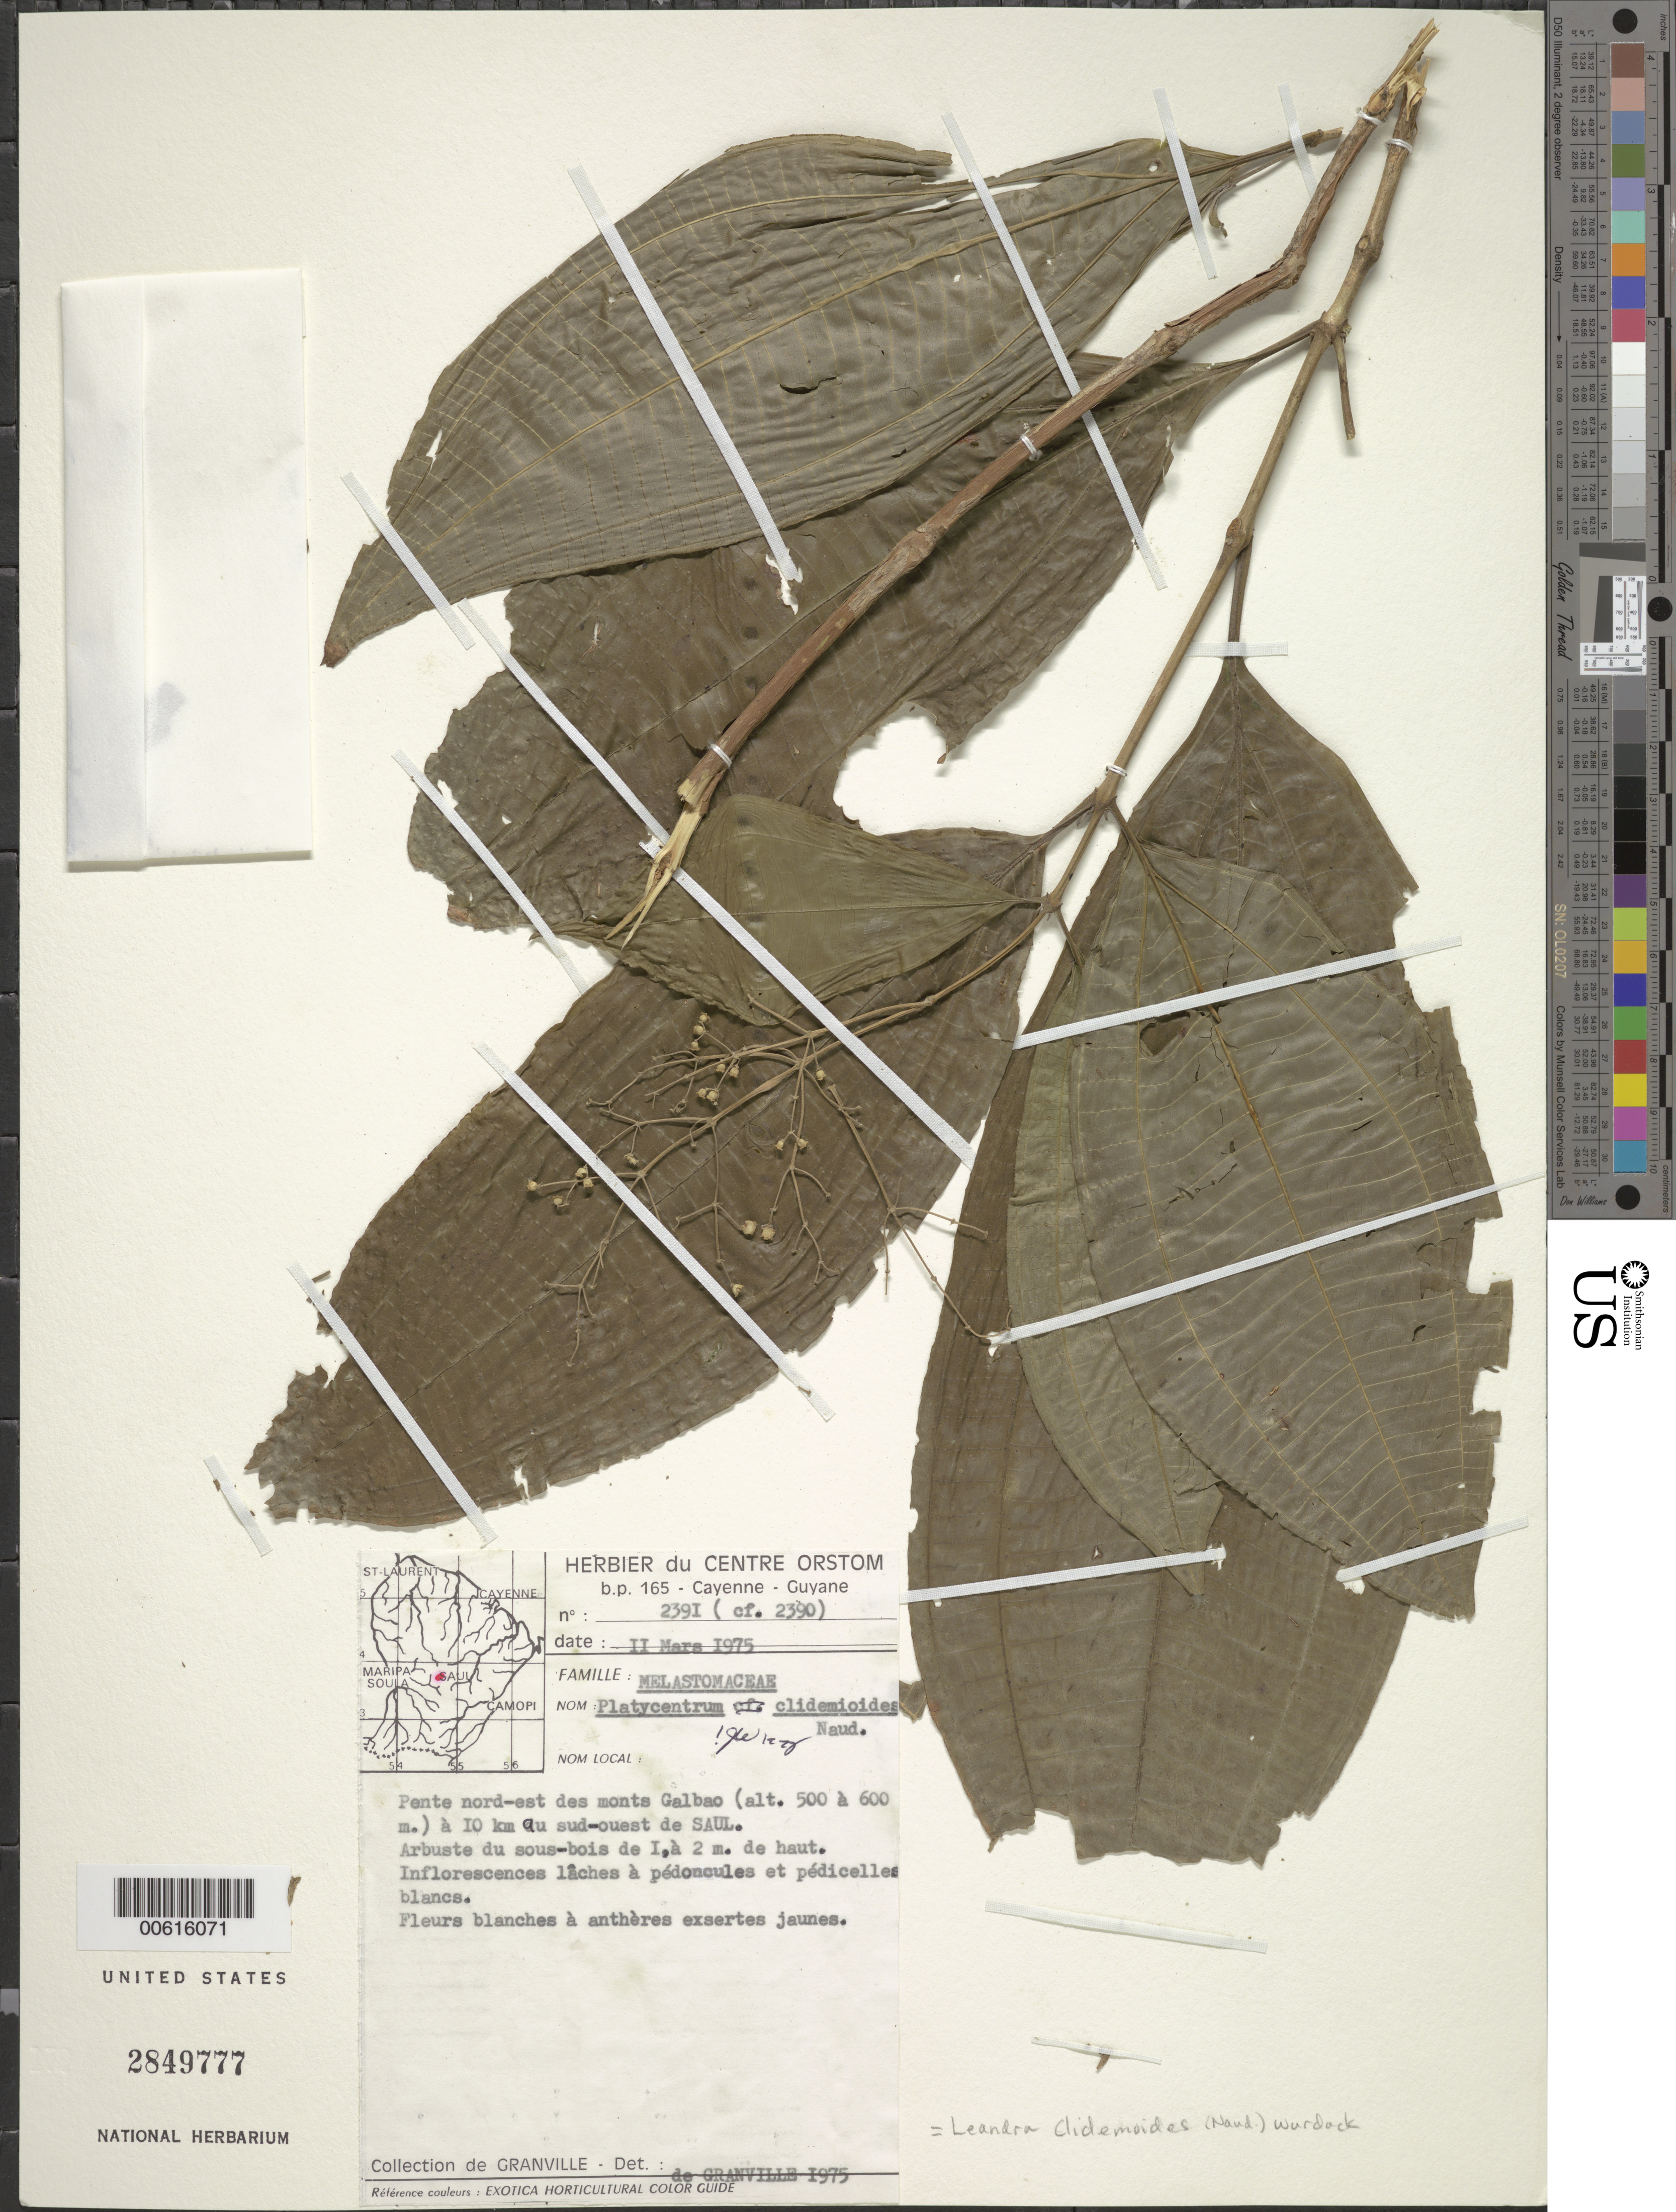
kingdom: Plantae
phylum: Tracheophyta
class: Magnoliopsida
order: Myrtales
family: Melastomataceae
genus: Leandra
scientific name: Leandra clidemioides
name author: (Naudin) Wurdack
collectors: J.-J. de Granville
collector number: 2391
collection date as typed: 11-Mar-75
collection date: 1975-03-11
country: French Guiana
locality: Monts Galbao, 10 km Sud-Ouest de Saül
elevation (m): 500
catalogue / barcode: US 2849777